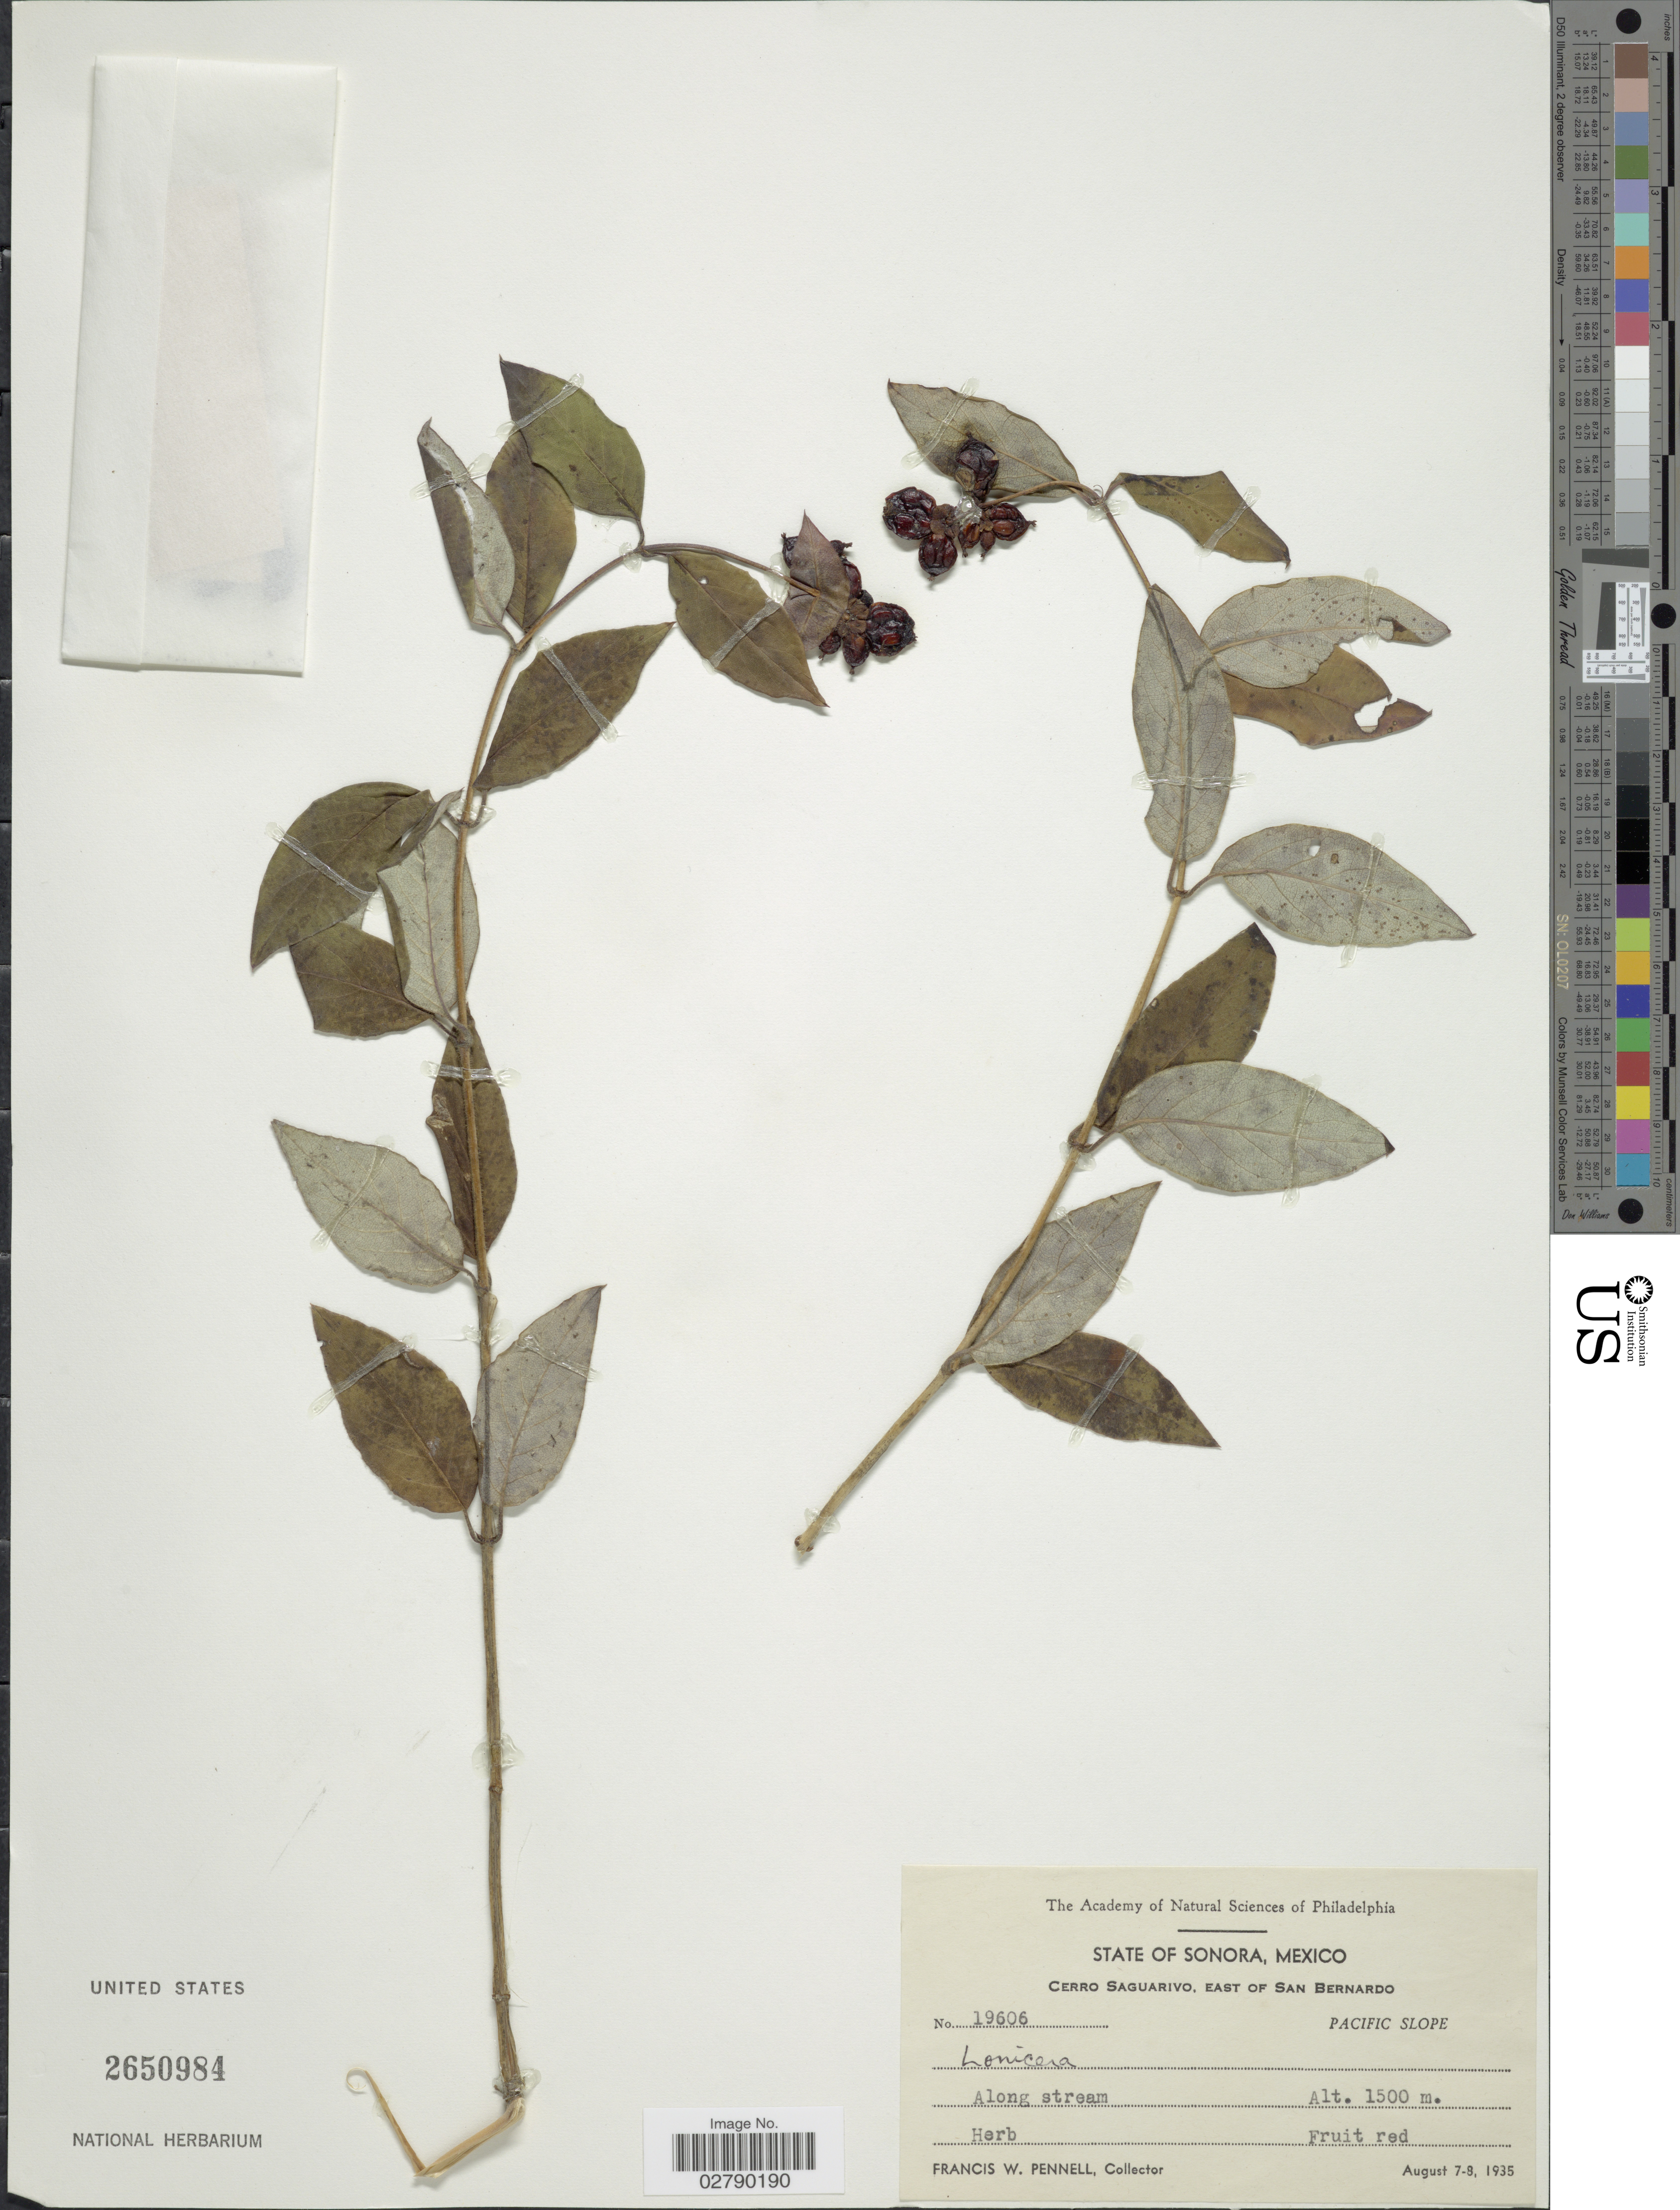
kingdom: Plantae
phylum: Tracheophyta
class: Magnoliopsida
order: Dipsacales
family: Caprifoliaceae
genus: Lonicera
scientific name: Lonicera pilosa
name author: Willd. ex Kunth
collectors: F. W. Pennell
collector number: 19606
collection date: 1935-08-07/1935-08-08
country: Mexico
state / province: Sonora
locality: Cerro Saguarivo, East of San Bernardo. Pacific Slope.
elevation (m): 1500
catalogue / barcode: US 2650984